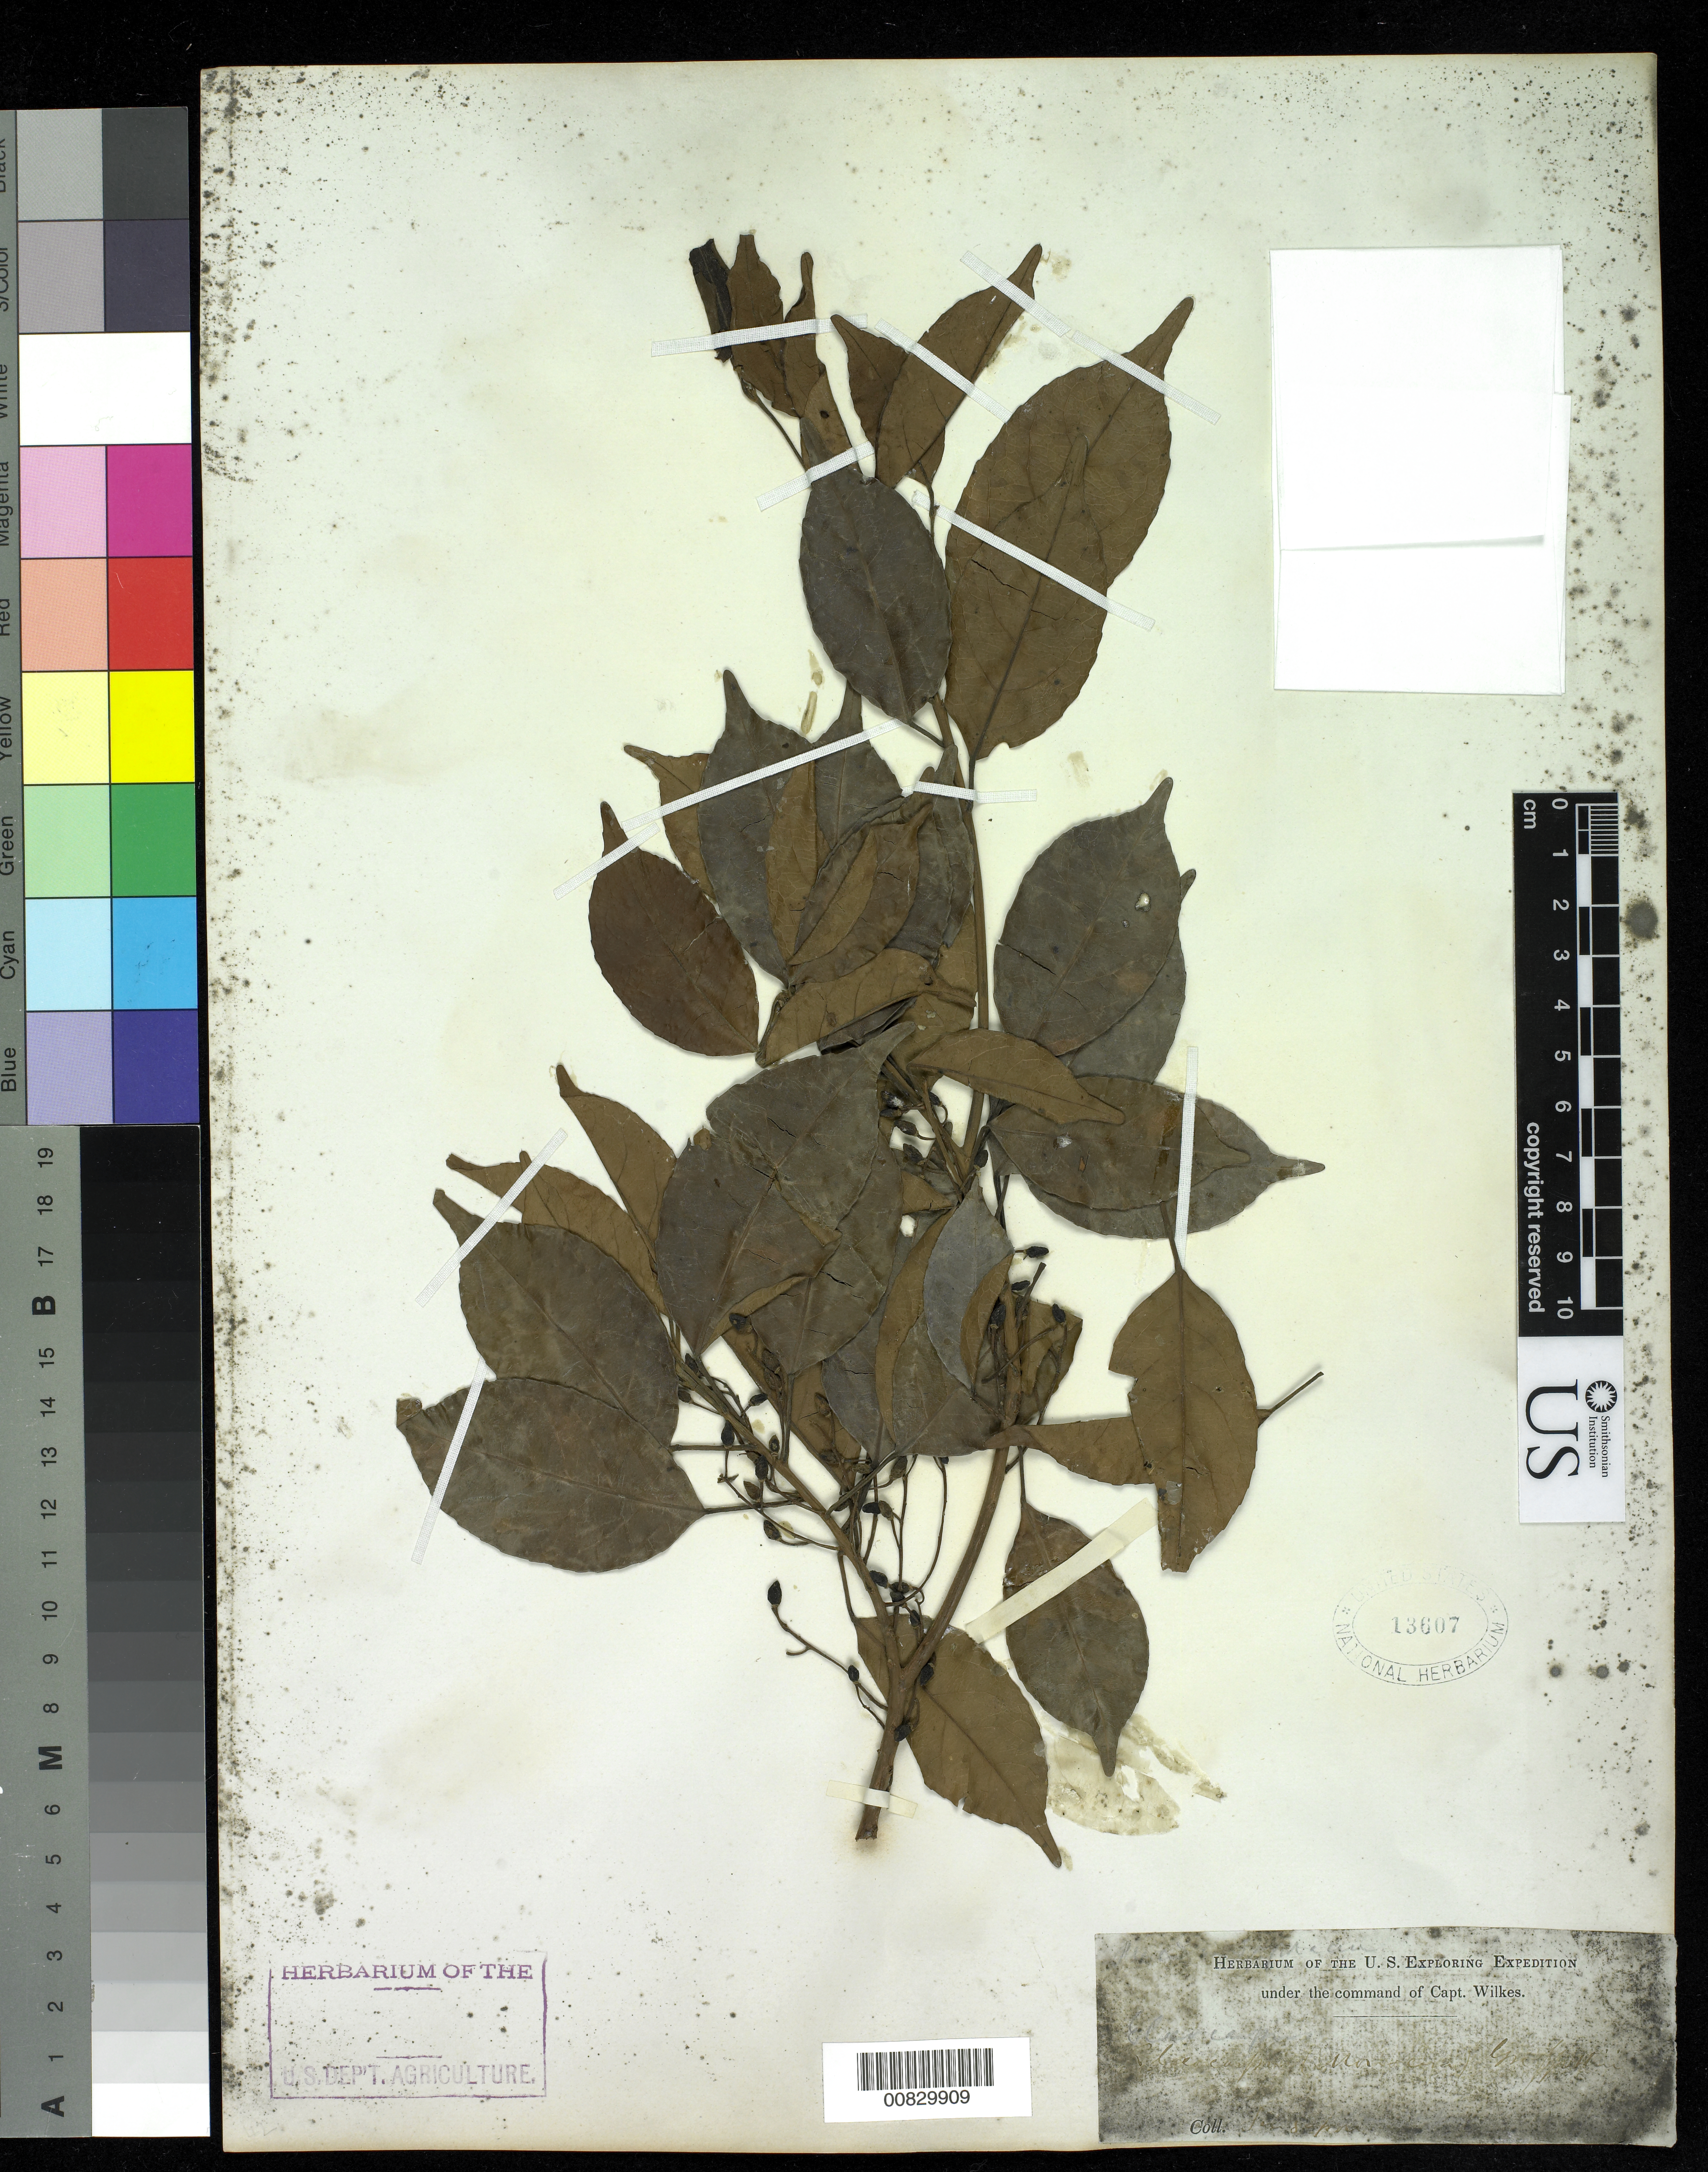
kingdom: Plantae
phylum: Tracheophyta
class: Magnoliopsida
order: Oxalidales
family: Elaeocarpaceae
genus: Elaeocarpus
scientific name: Elaeocarpus griffithii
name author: (Wight) A. Gray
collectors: Wilkes Explor. Exped.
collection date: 1838/1842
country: Singapore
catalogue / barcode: US 13607